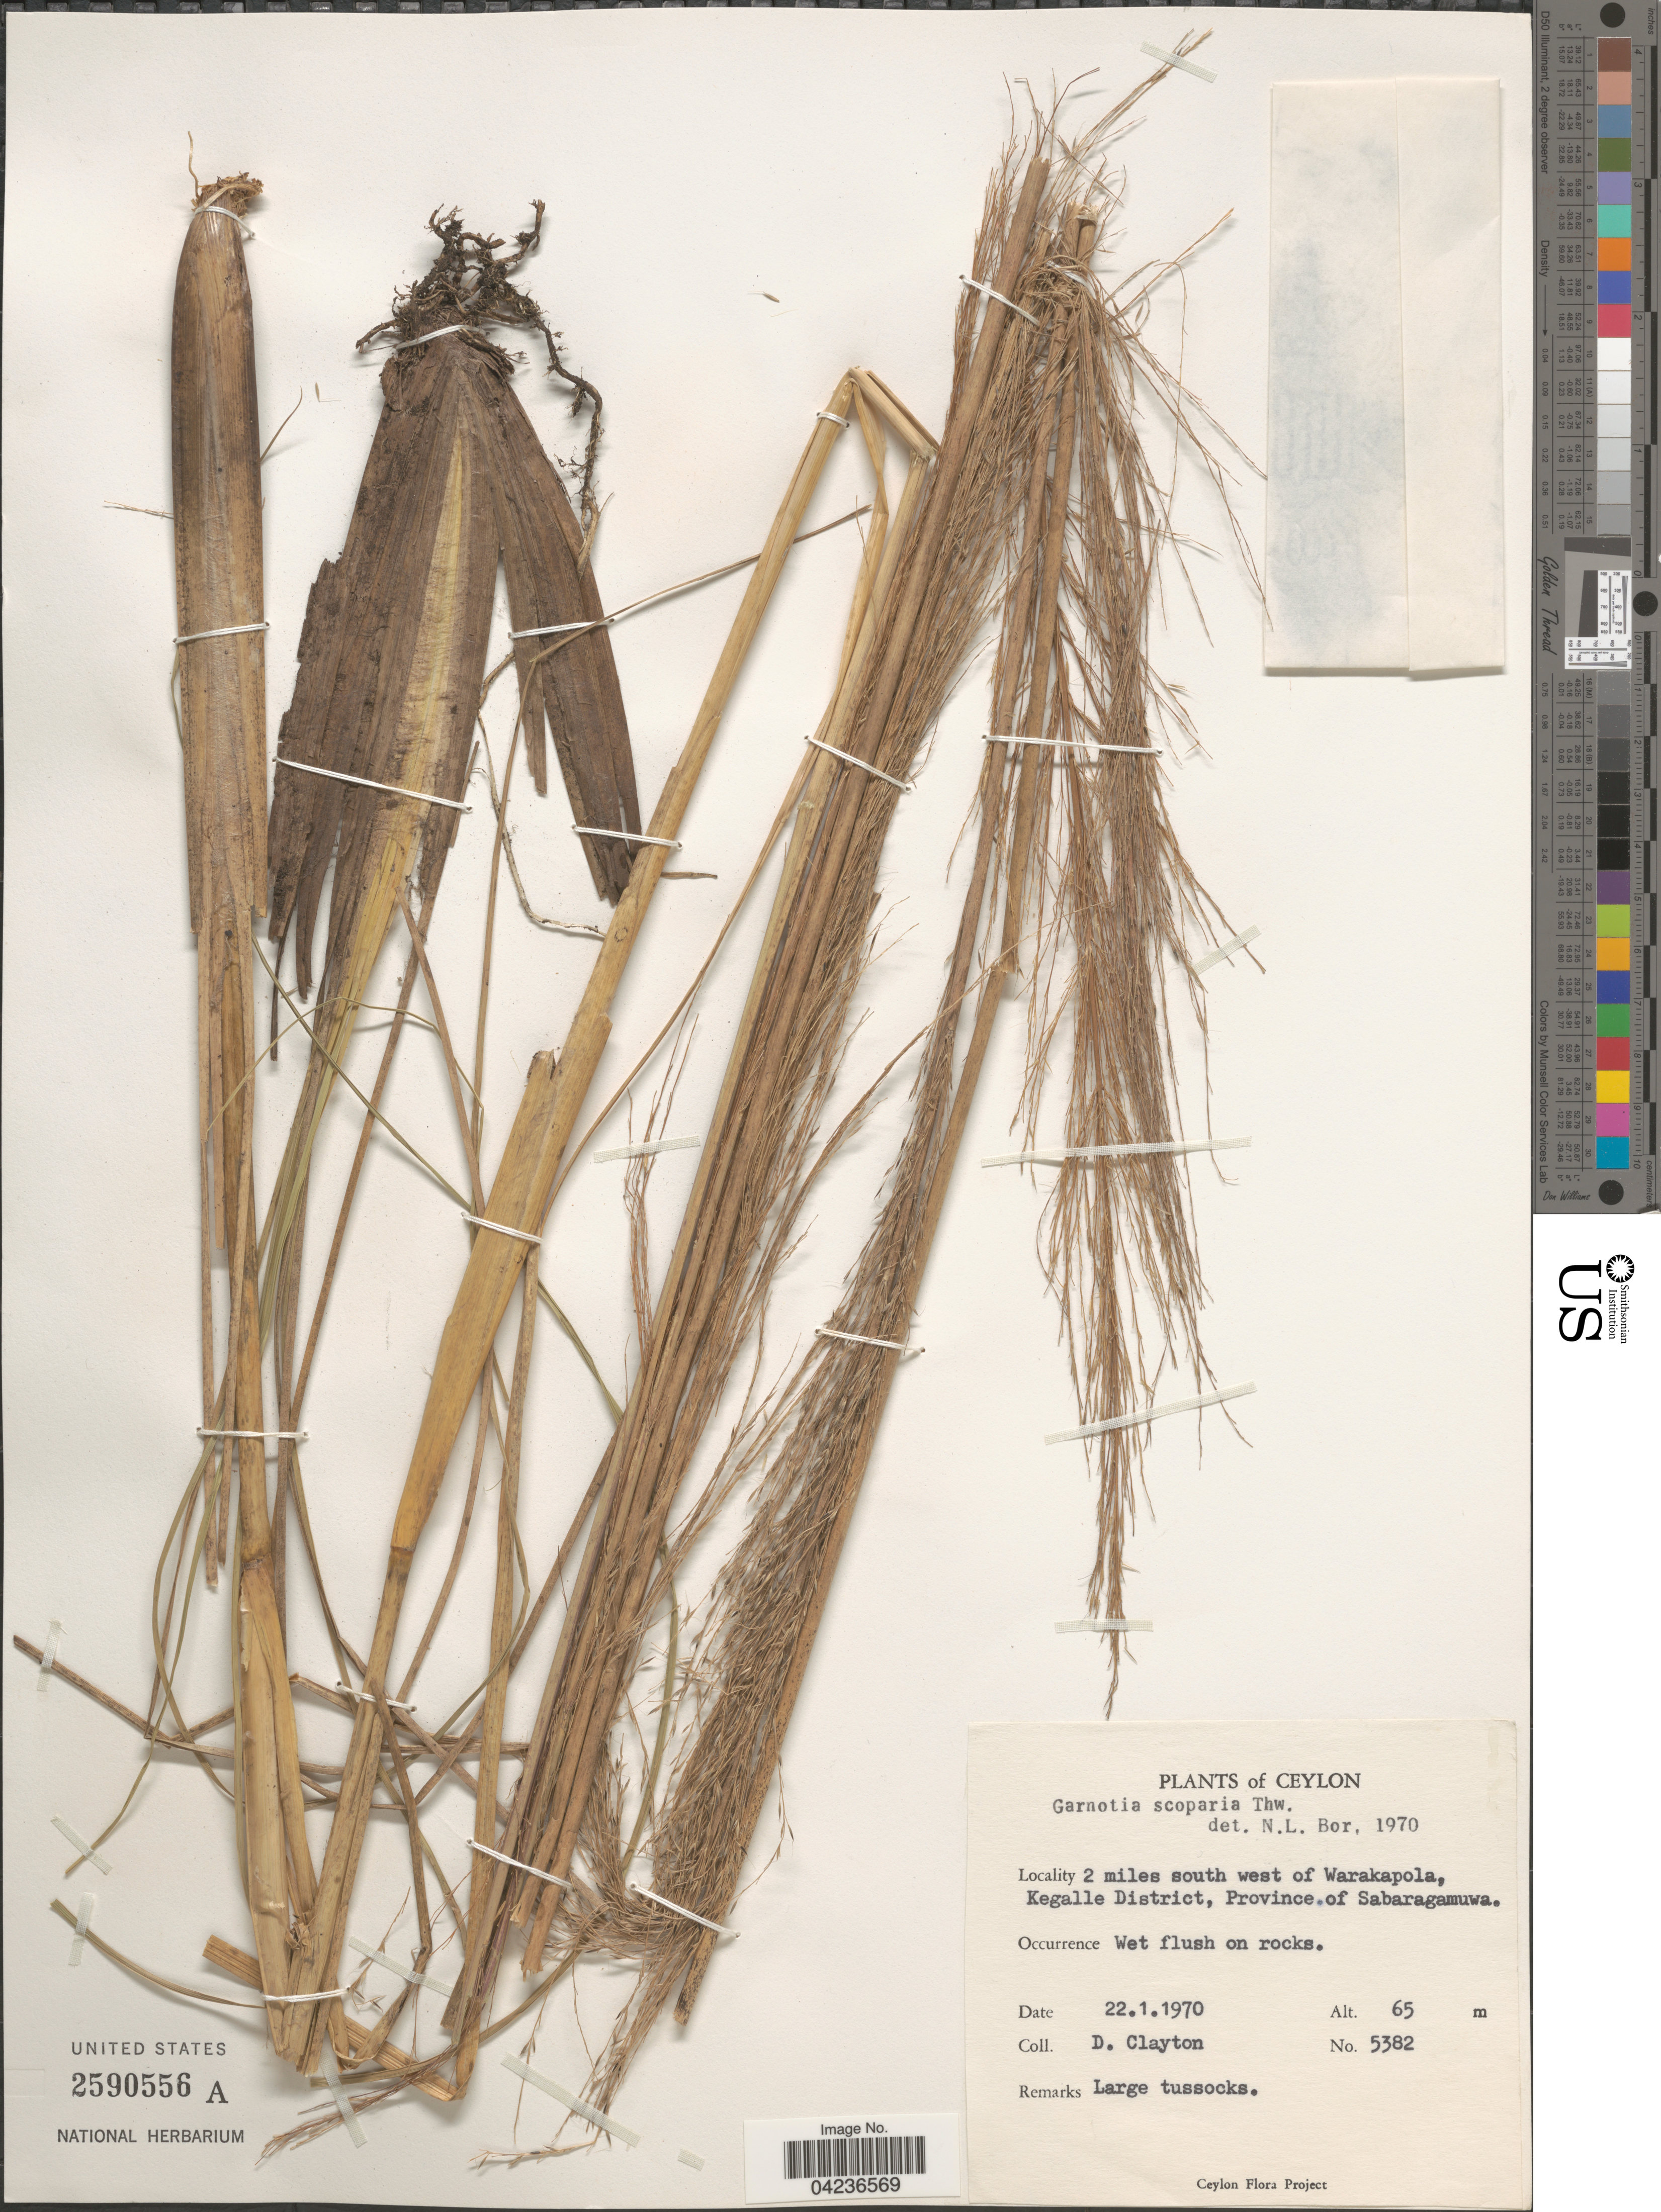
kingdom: Plantae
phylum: Tracheophyta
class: Liliopsida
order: Poales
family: Poaceae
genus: Garnotia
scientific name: Garnotia scoparia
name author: Thwaites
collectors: D. Clayton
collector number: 5382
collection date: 1970-01-22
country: Sri Lanka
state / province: Sabaragamuwa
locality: Ceylon. 2 miles south west of Warakapola, Kegalle District.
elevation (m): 65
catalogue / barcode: US 2590556A